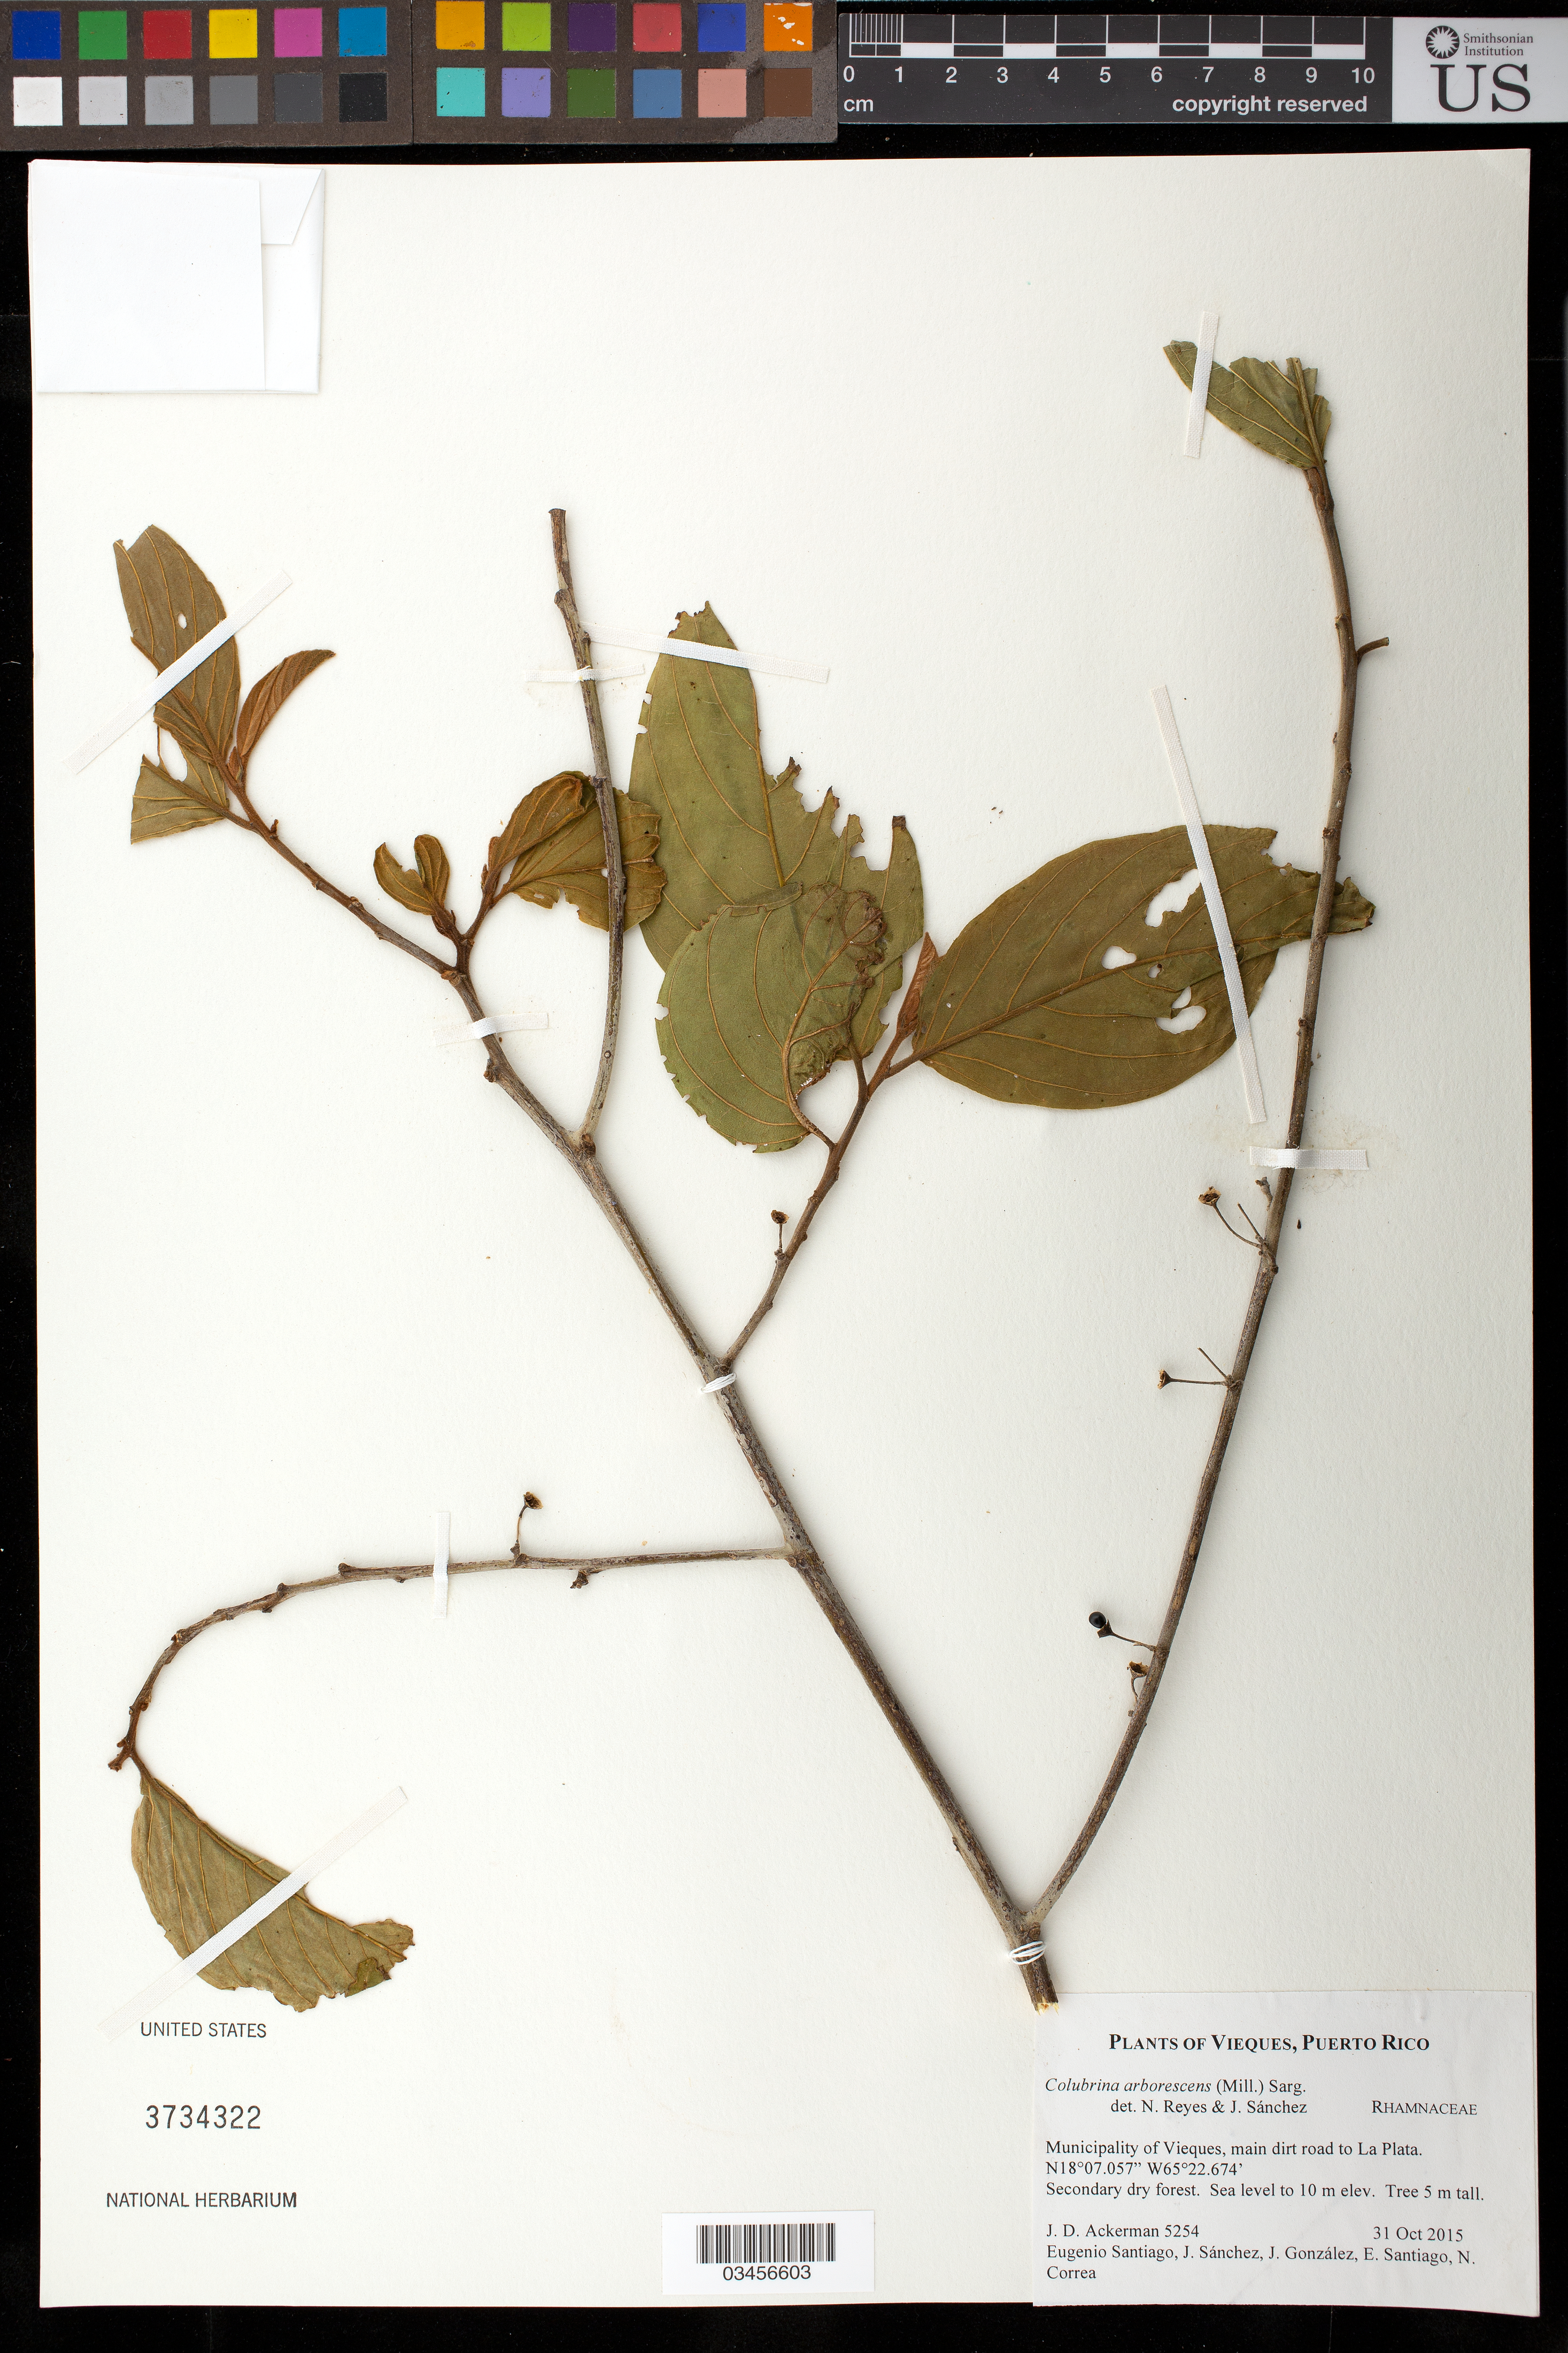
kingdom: Plantae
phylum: Tracheophyta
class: Magnoliopsida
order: Rosales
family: Rhamnaceae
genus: Colubrina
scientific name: Colubrina arborescens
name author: (Mill.) Sarg.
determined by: Reyes, N.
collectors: J. D. Ackerman, E. Santiago, J. Sanchez-Ruiz, J. González-Pérez, E. Santiago & N. Correa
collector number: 5254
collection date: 2015-10-31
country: Puerto Rico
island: Vieques I.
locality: Muncipality of Vieques, main dirt road to La Plata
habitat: Secondary dry forest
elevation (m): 0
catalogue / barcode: US 3734322